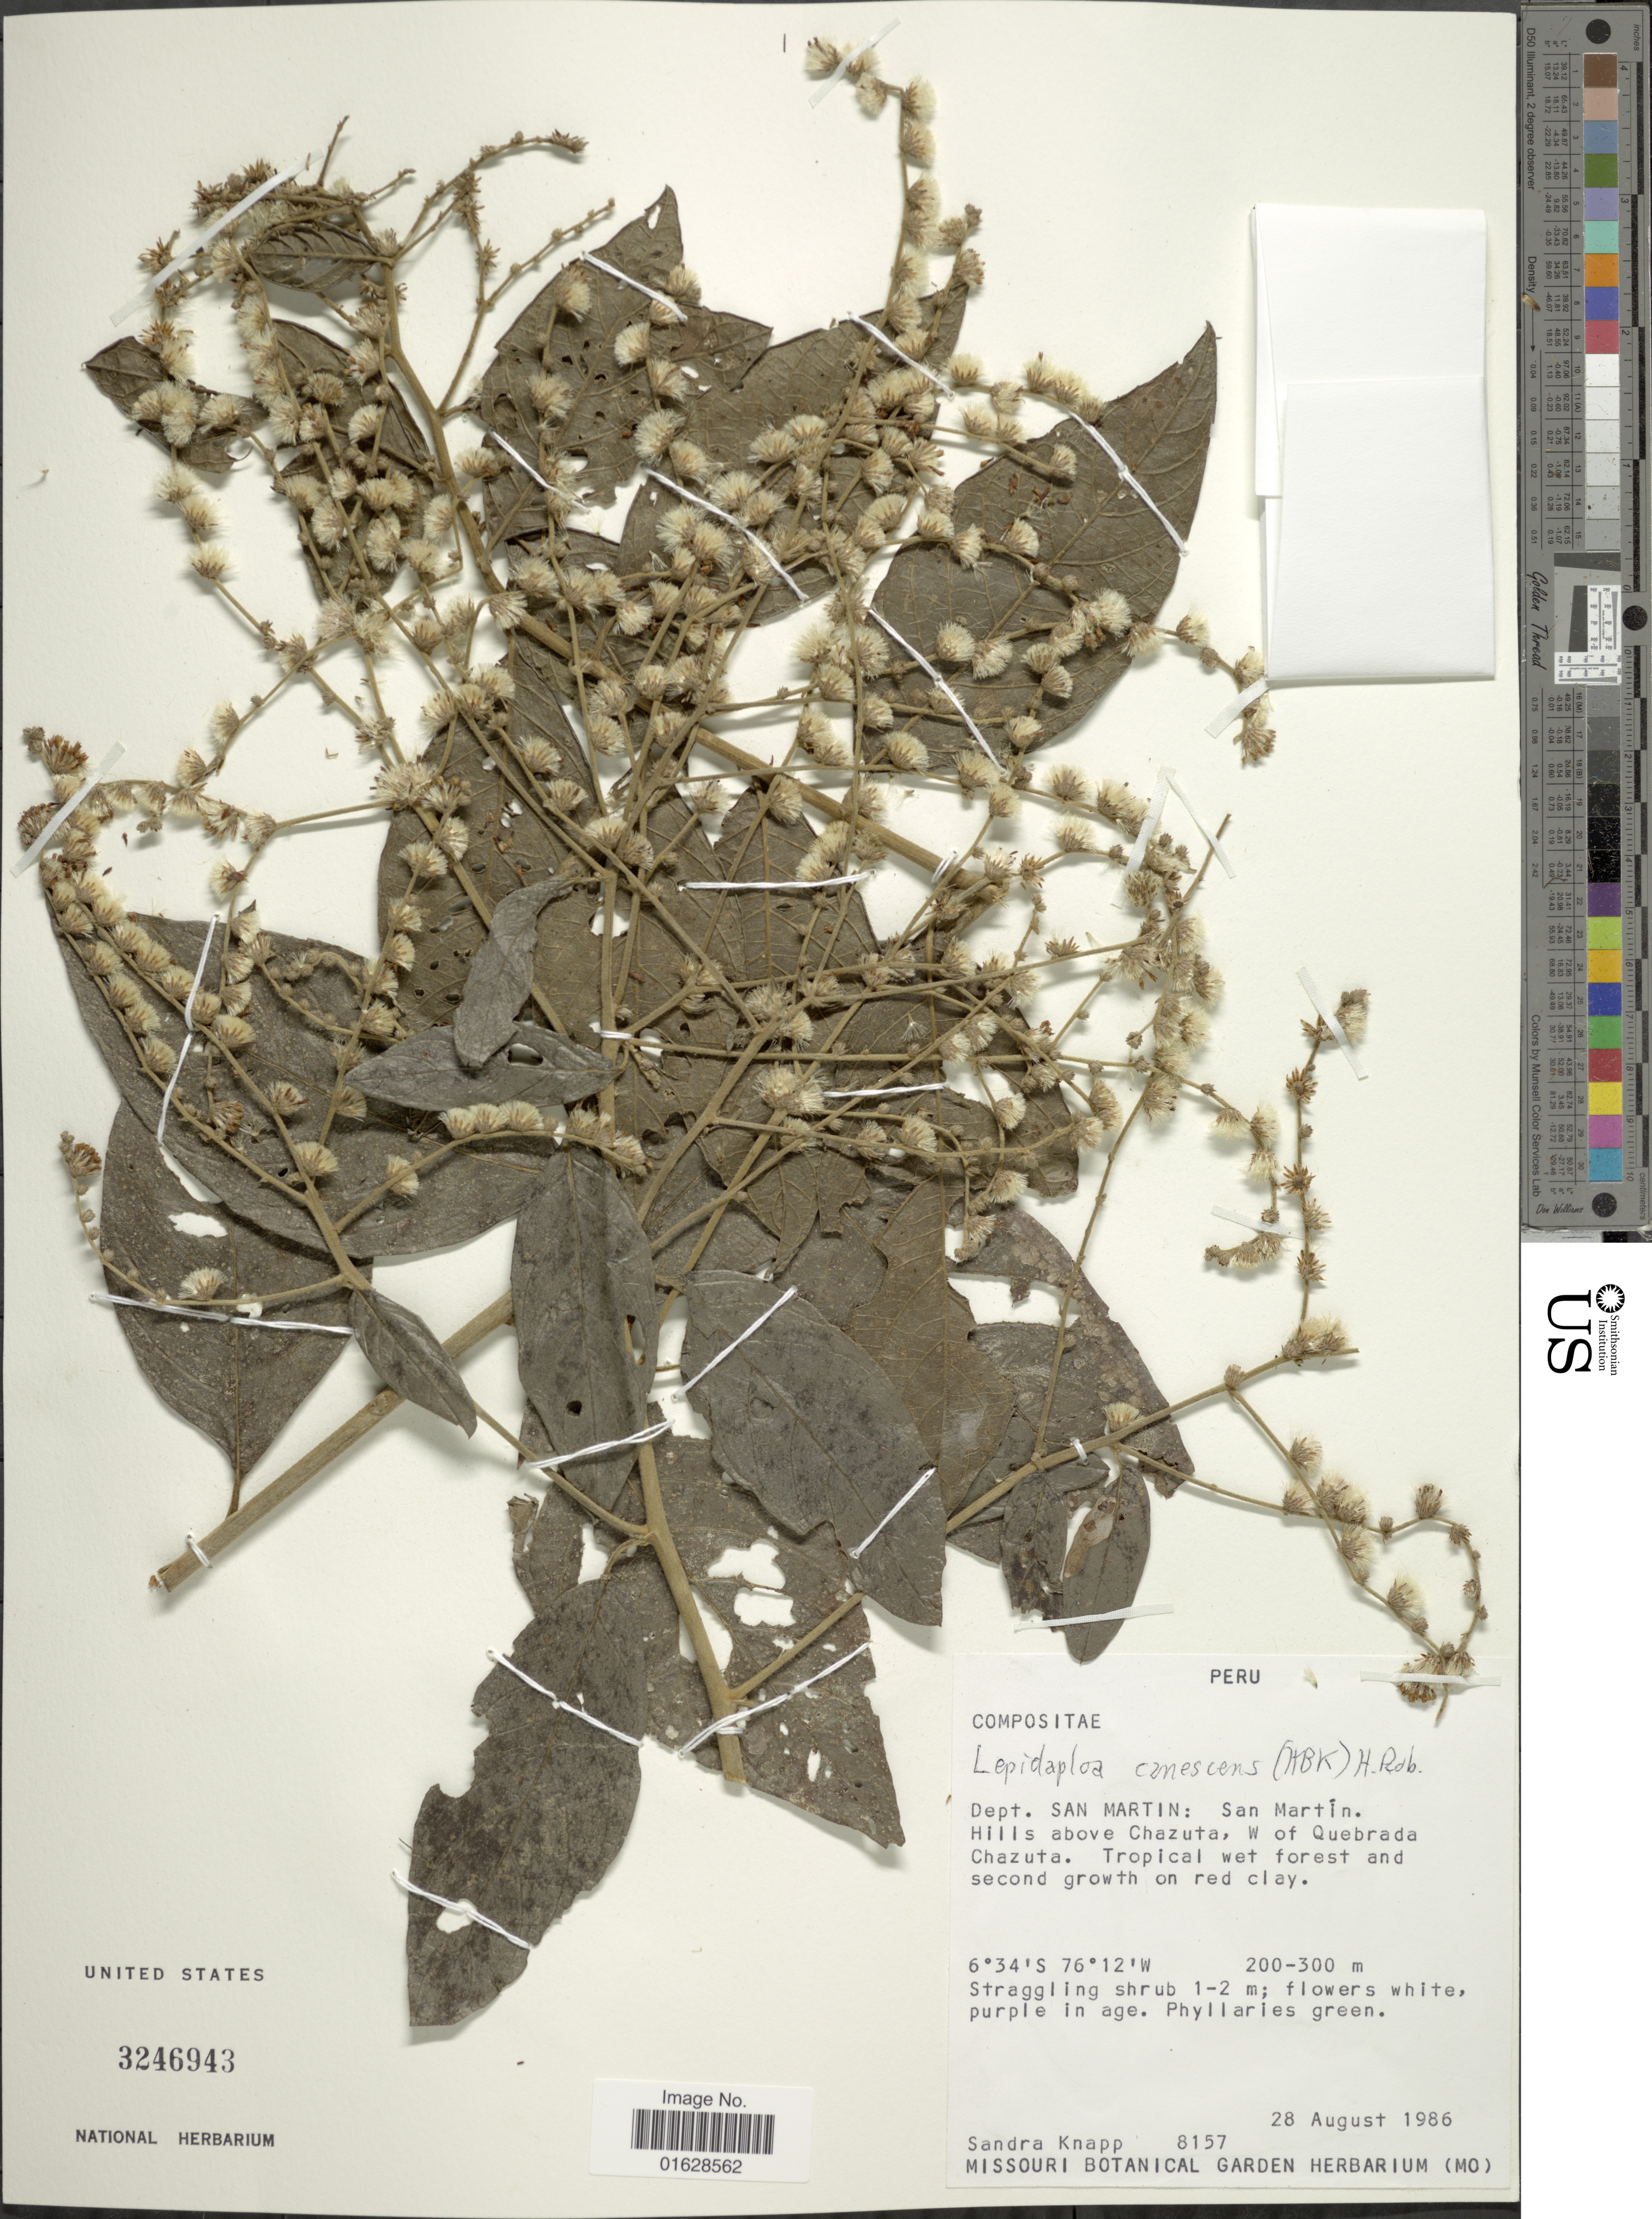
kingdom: Plantae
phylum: Tracheophyta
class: Magnoliopsida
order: Asterales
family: Asteraceae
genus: Lepidaploa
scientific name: Lepidaploa canescens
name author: (Kunth) H. Rob.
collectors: S. Knapp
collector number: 8157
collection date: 1986-08-28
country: Peru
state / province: San Martín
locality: Peru. Dept. San Martin: San Martin. Hills above Chazuta, W of Quebrada Chazuta. Tropical wet forest and second growth on red clay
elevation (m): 200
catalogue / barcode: US 3246943